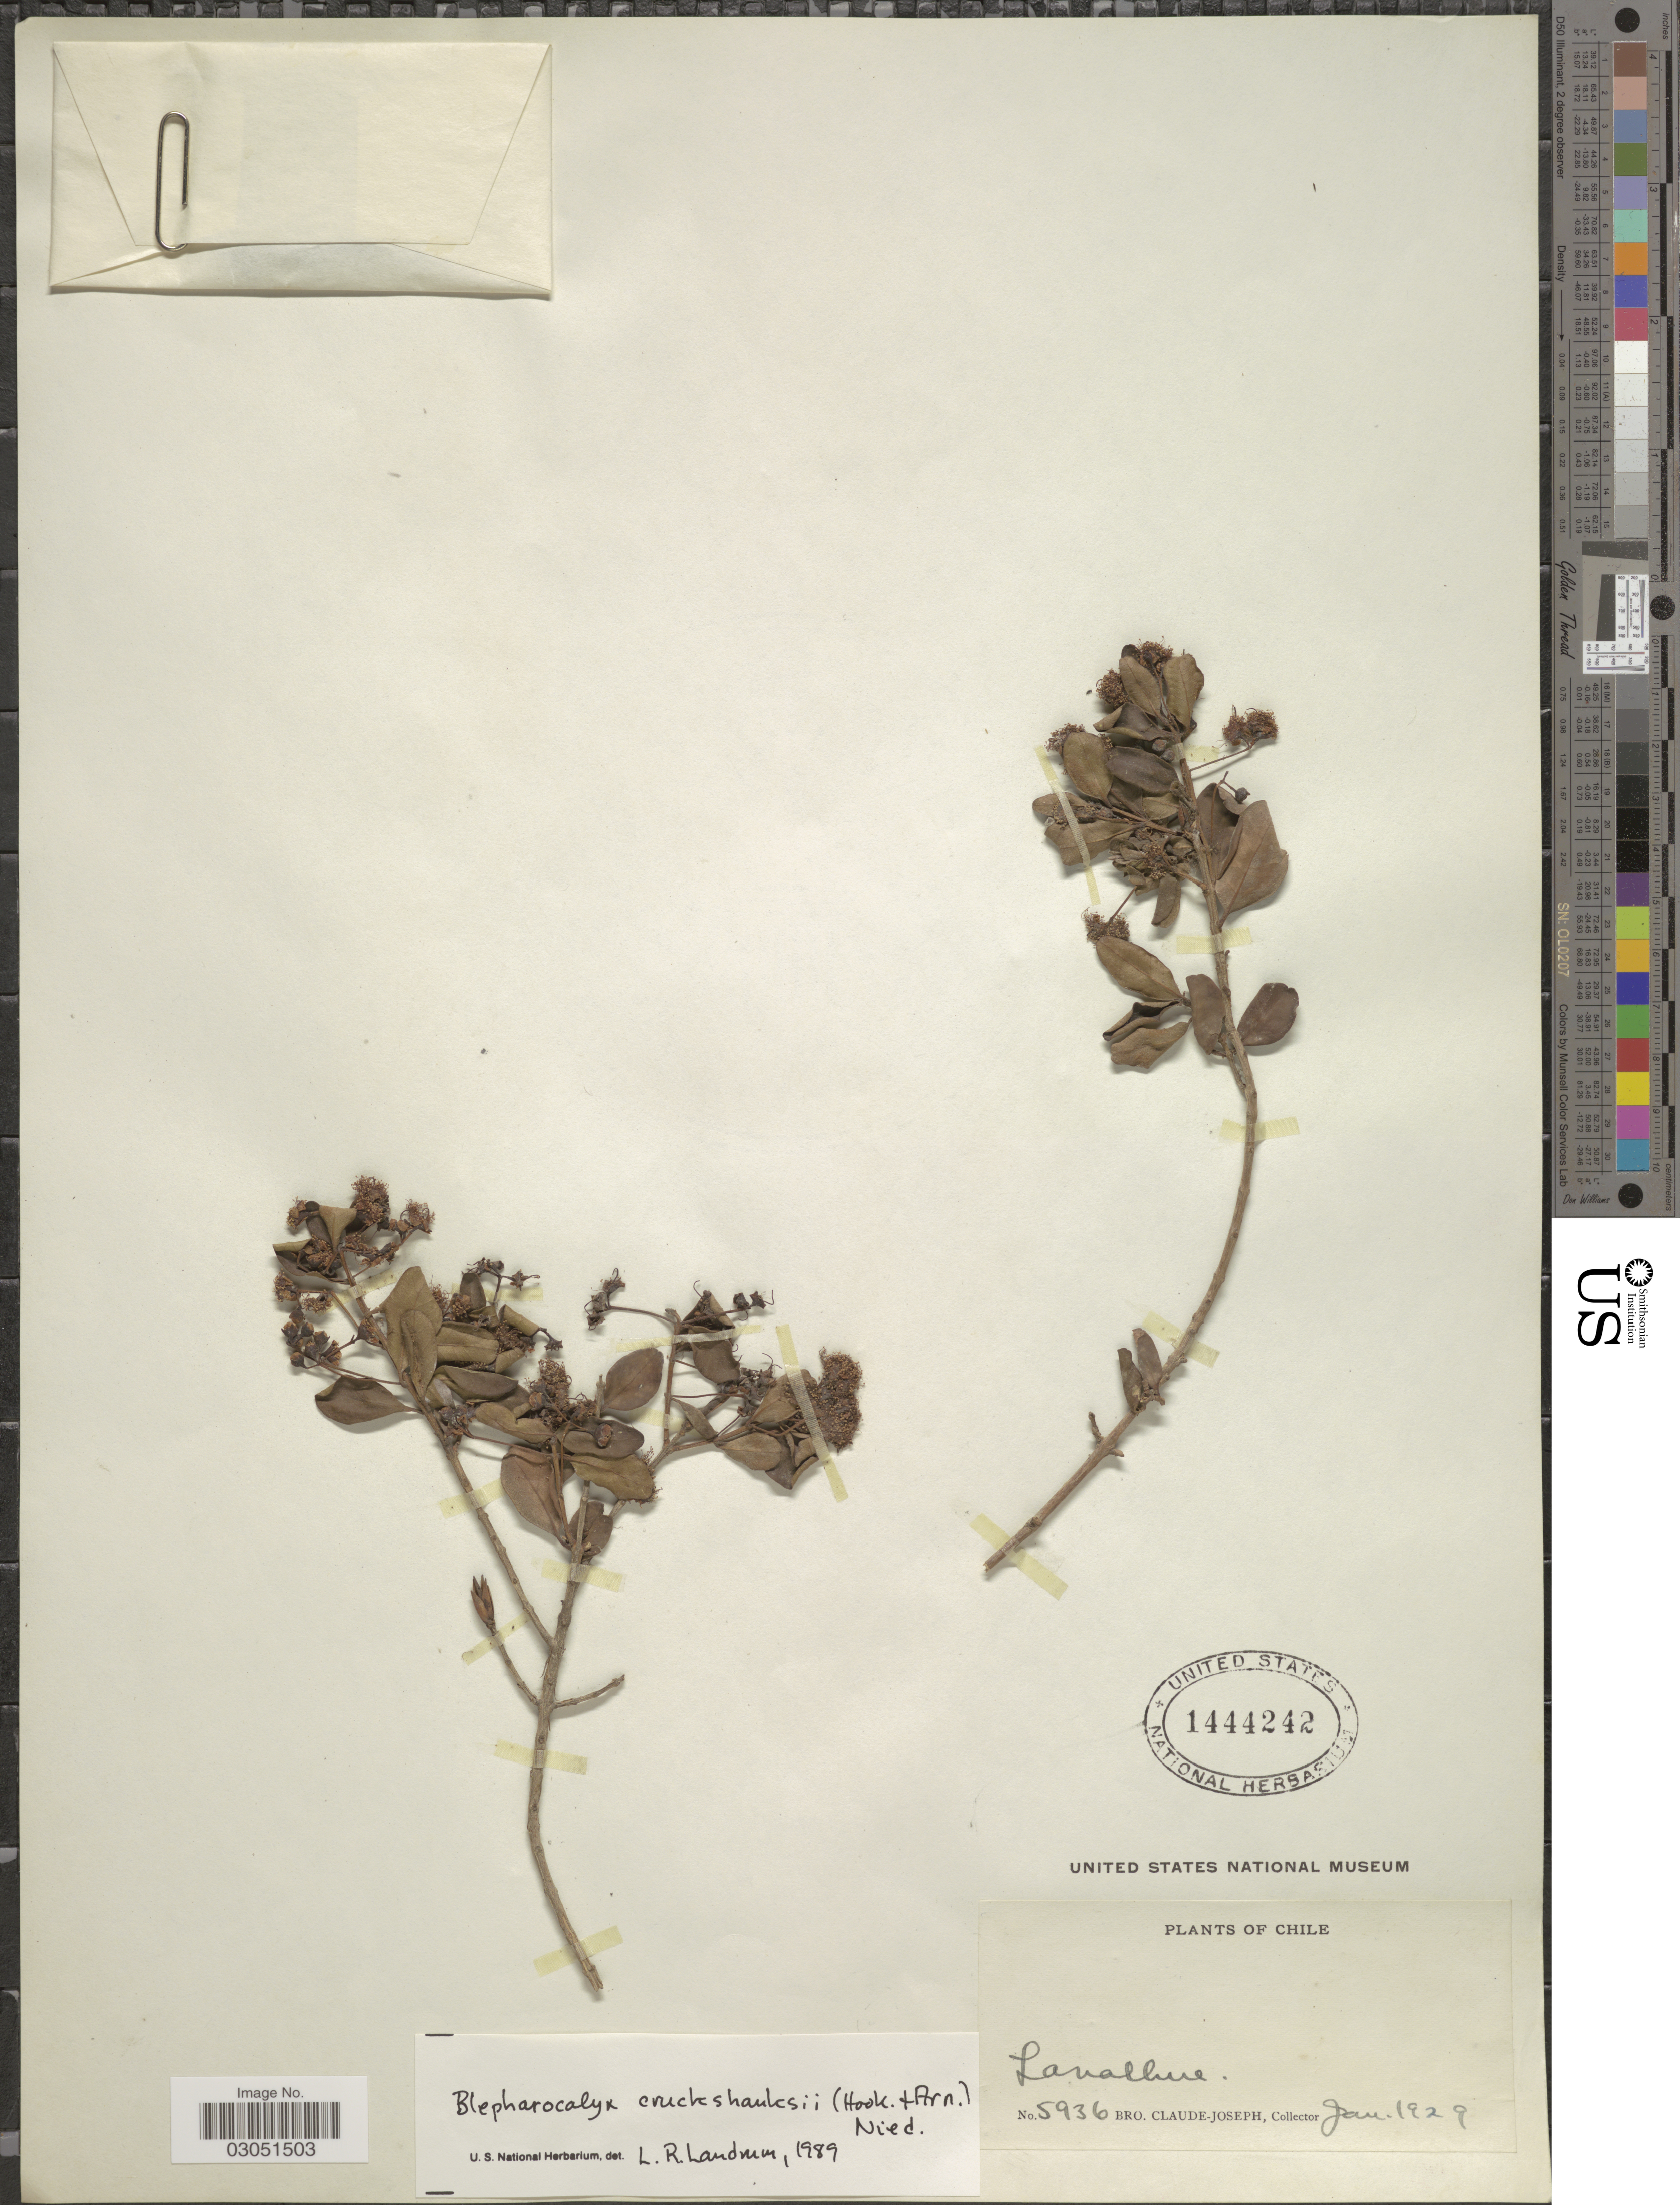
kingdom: Plantae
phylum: Tracheophyta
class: Magnoliopsida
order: Myrtales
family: Myrtaceae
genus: Temu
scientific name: Temu cruckshanksii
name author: (Hook. & Arn.) O. Berg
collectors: Bro. Claude-Joseph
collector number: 5936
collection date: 1929-01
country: Chile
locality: Lanalhue.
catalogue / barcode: US 1444242